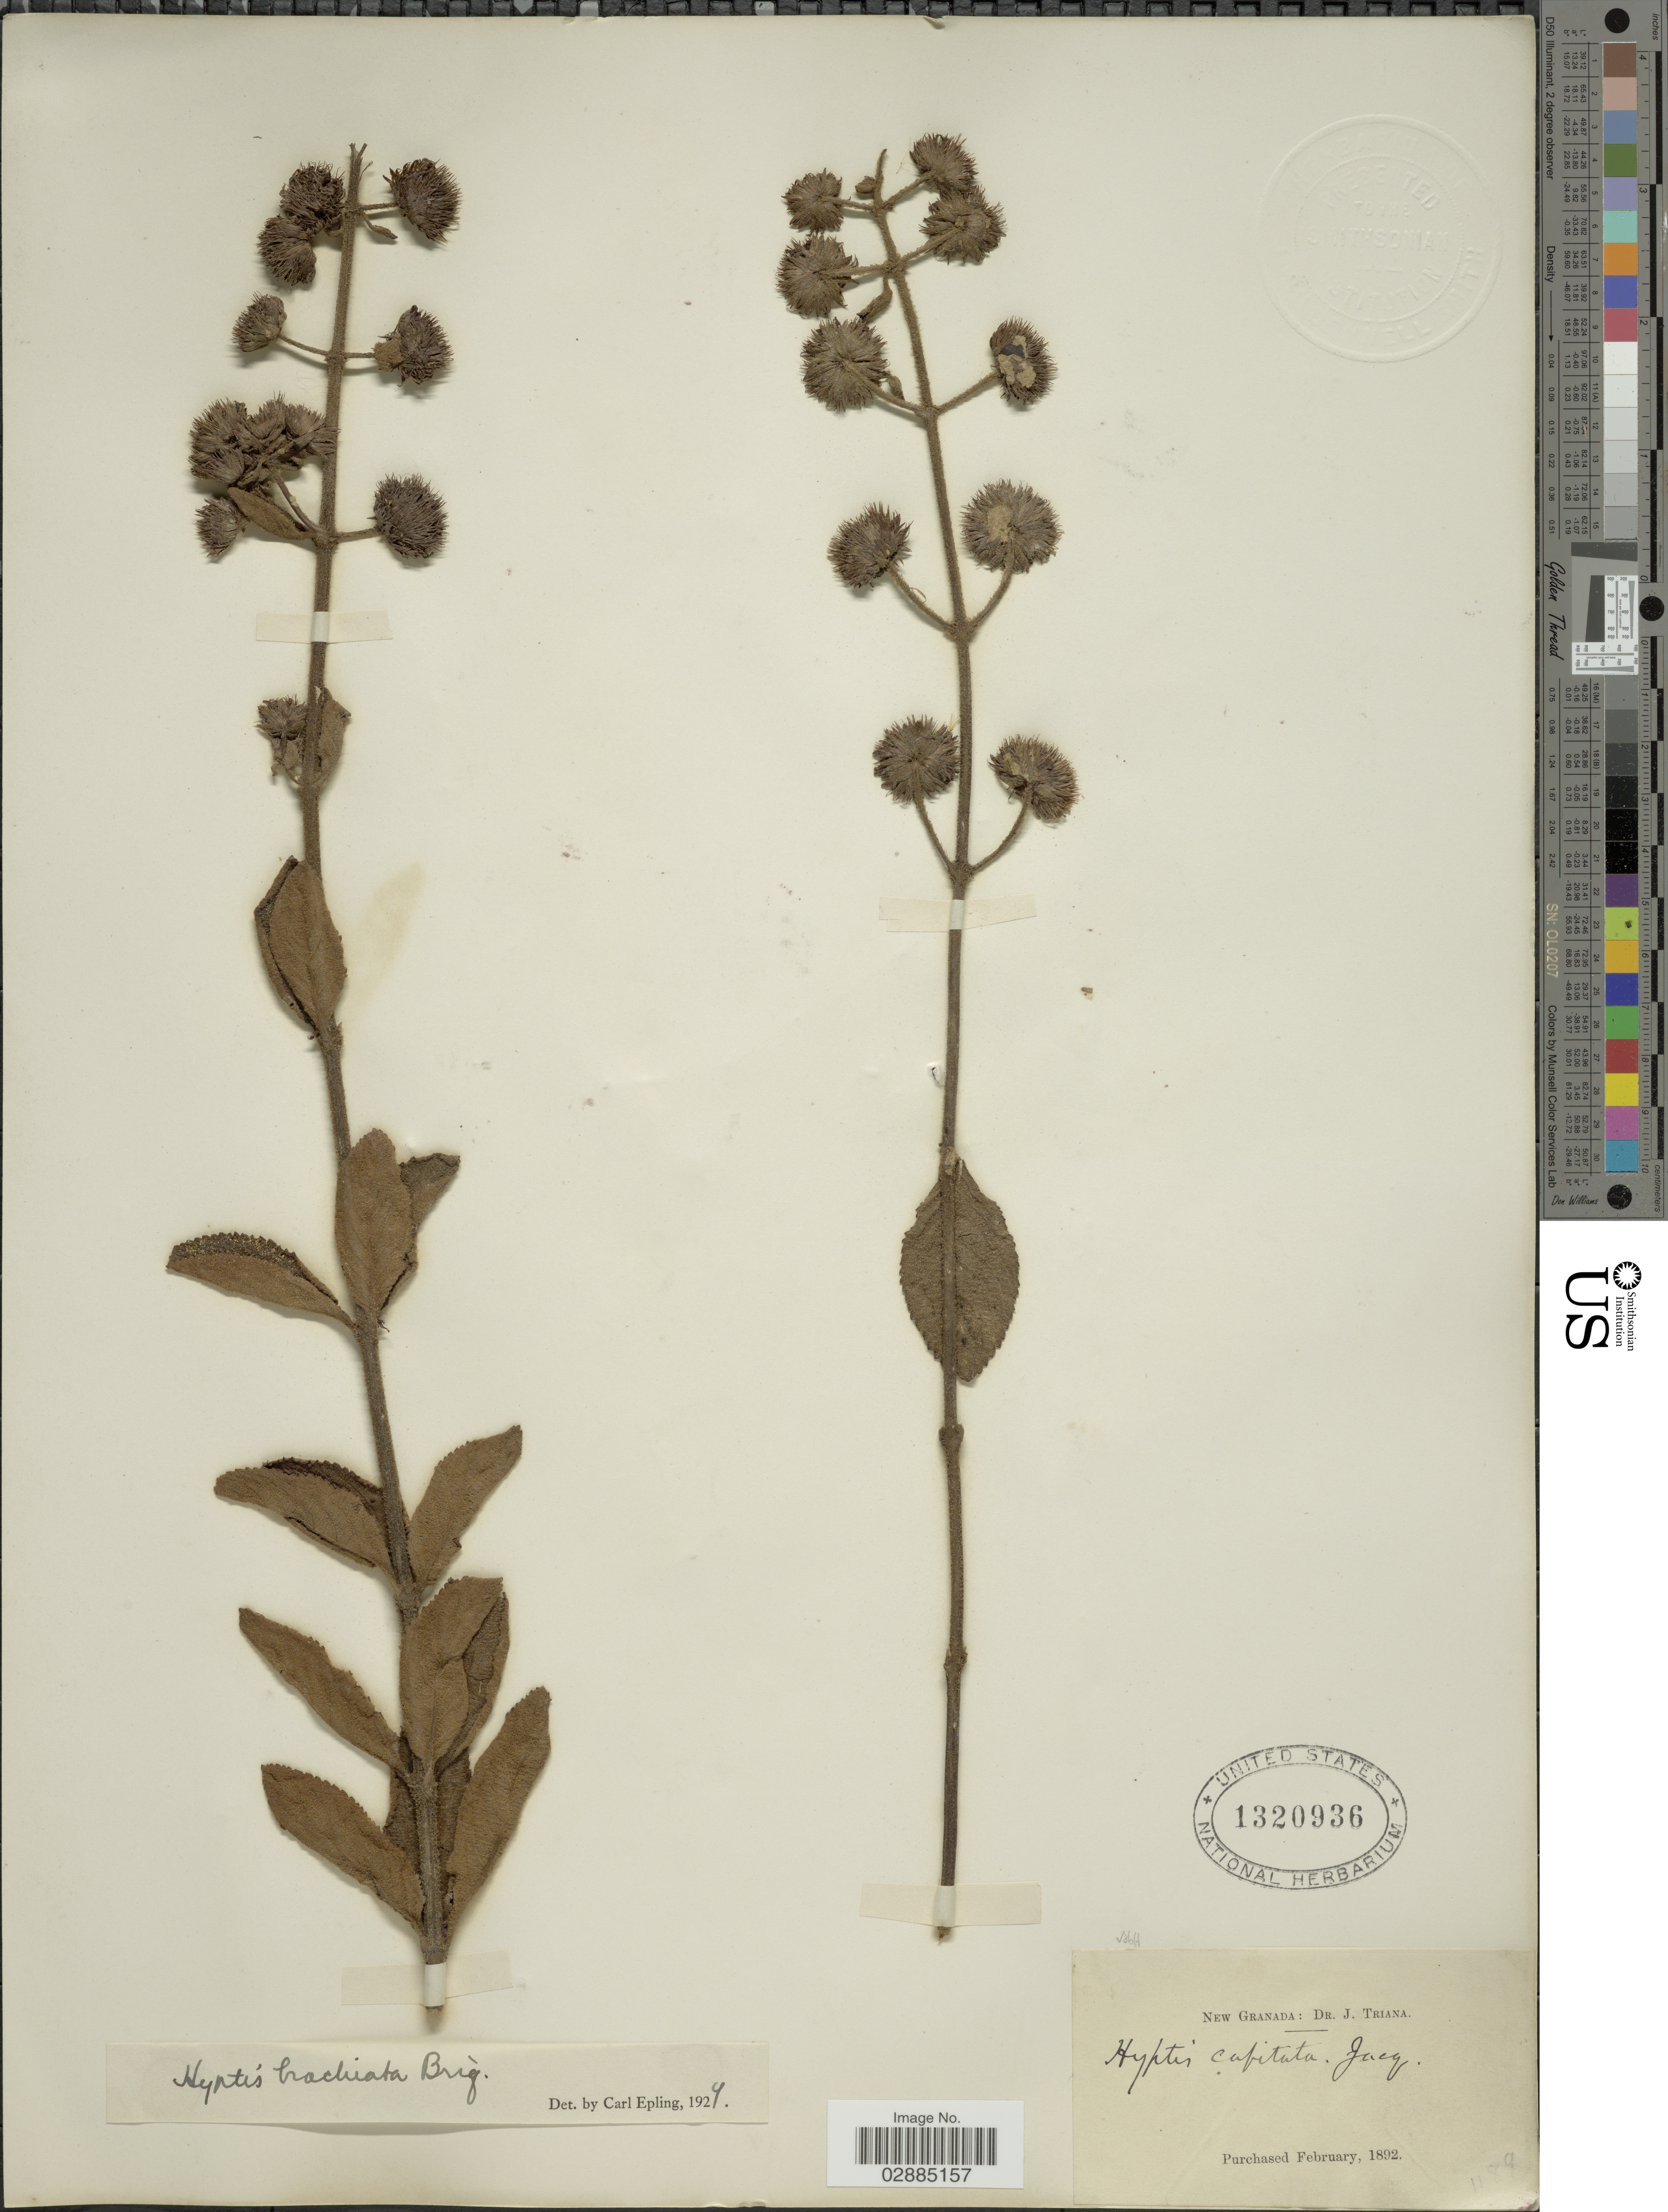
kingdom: Plantae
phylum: Tracheophyta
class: Magnoliopsida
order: Lamiales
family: Lamiaceae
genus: Hyptis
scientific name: Hyptis brachiata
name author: Briq.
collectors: J. Triana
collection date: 1892-02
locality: New Granada.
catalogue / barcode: US 1320936